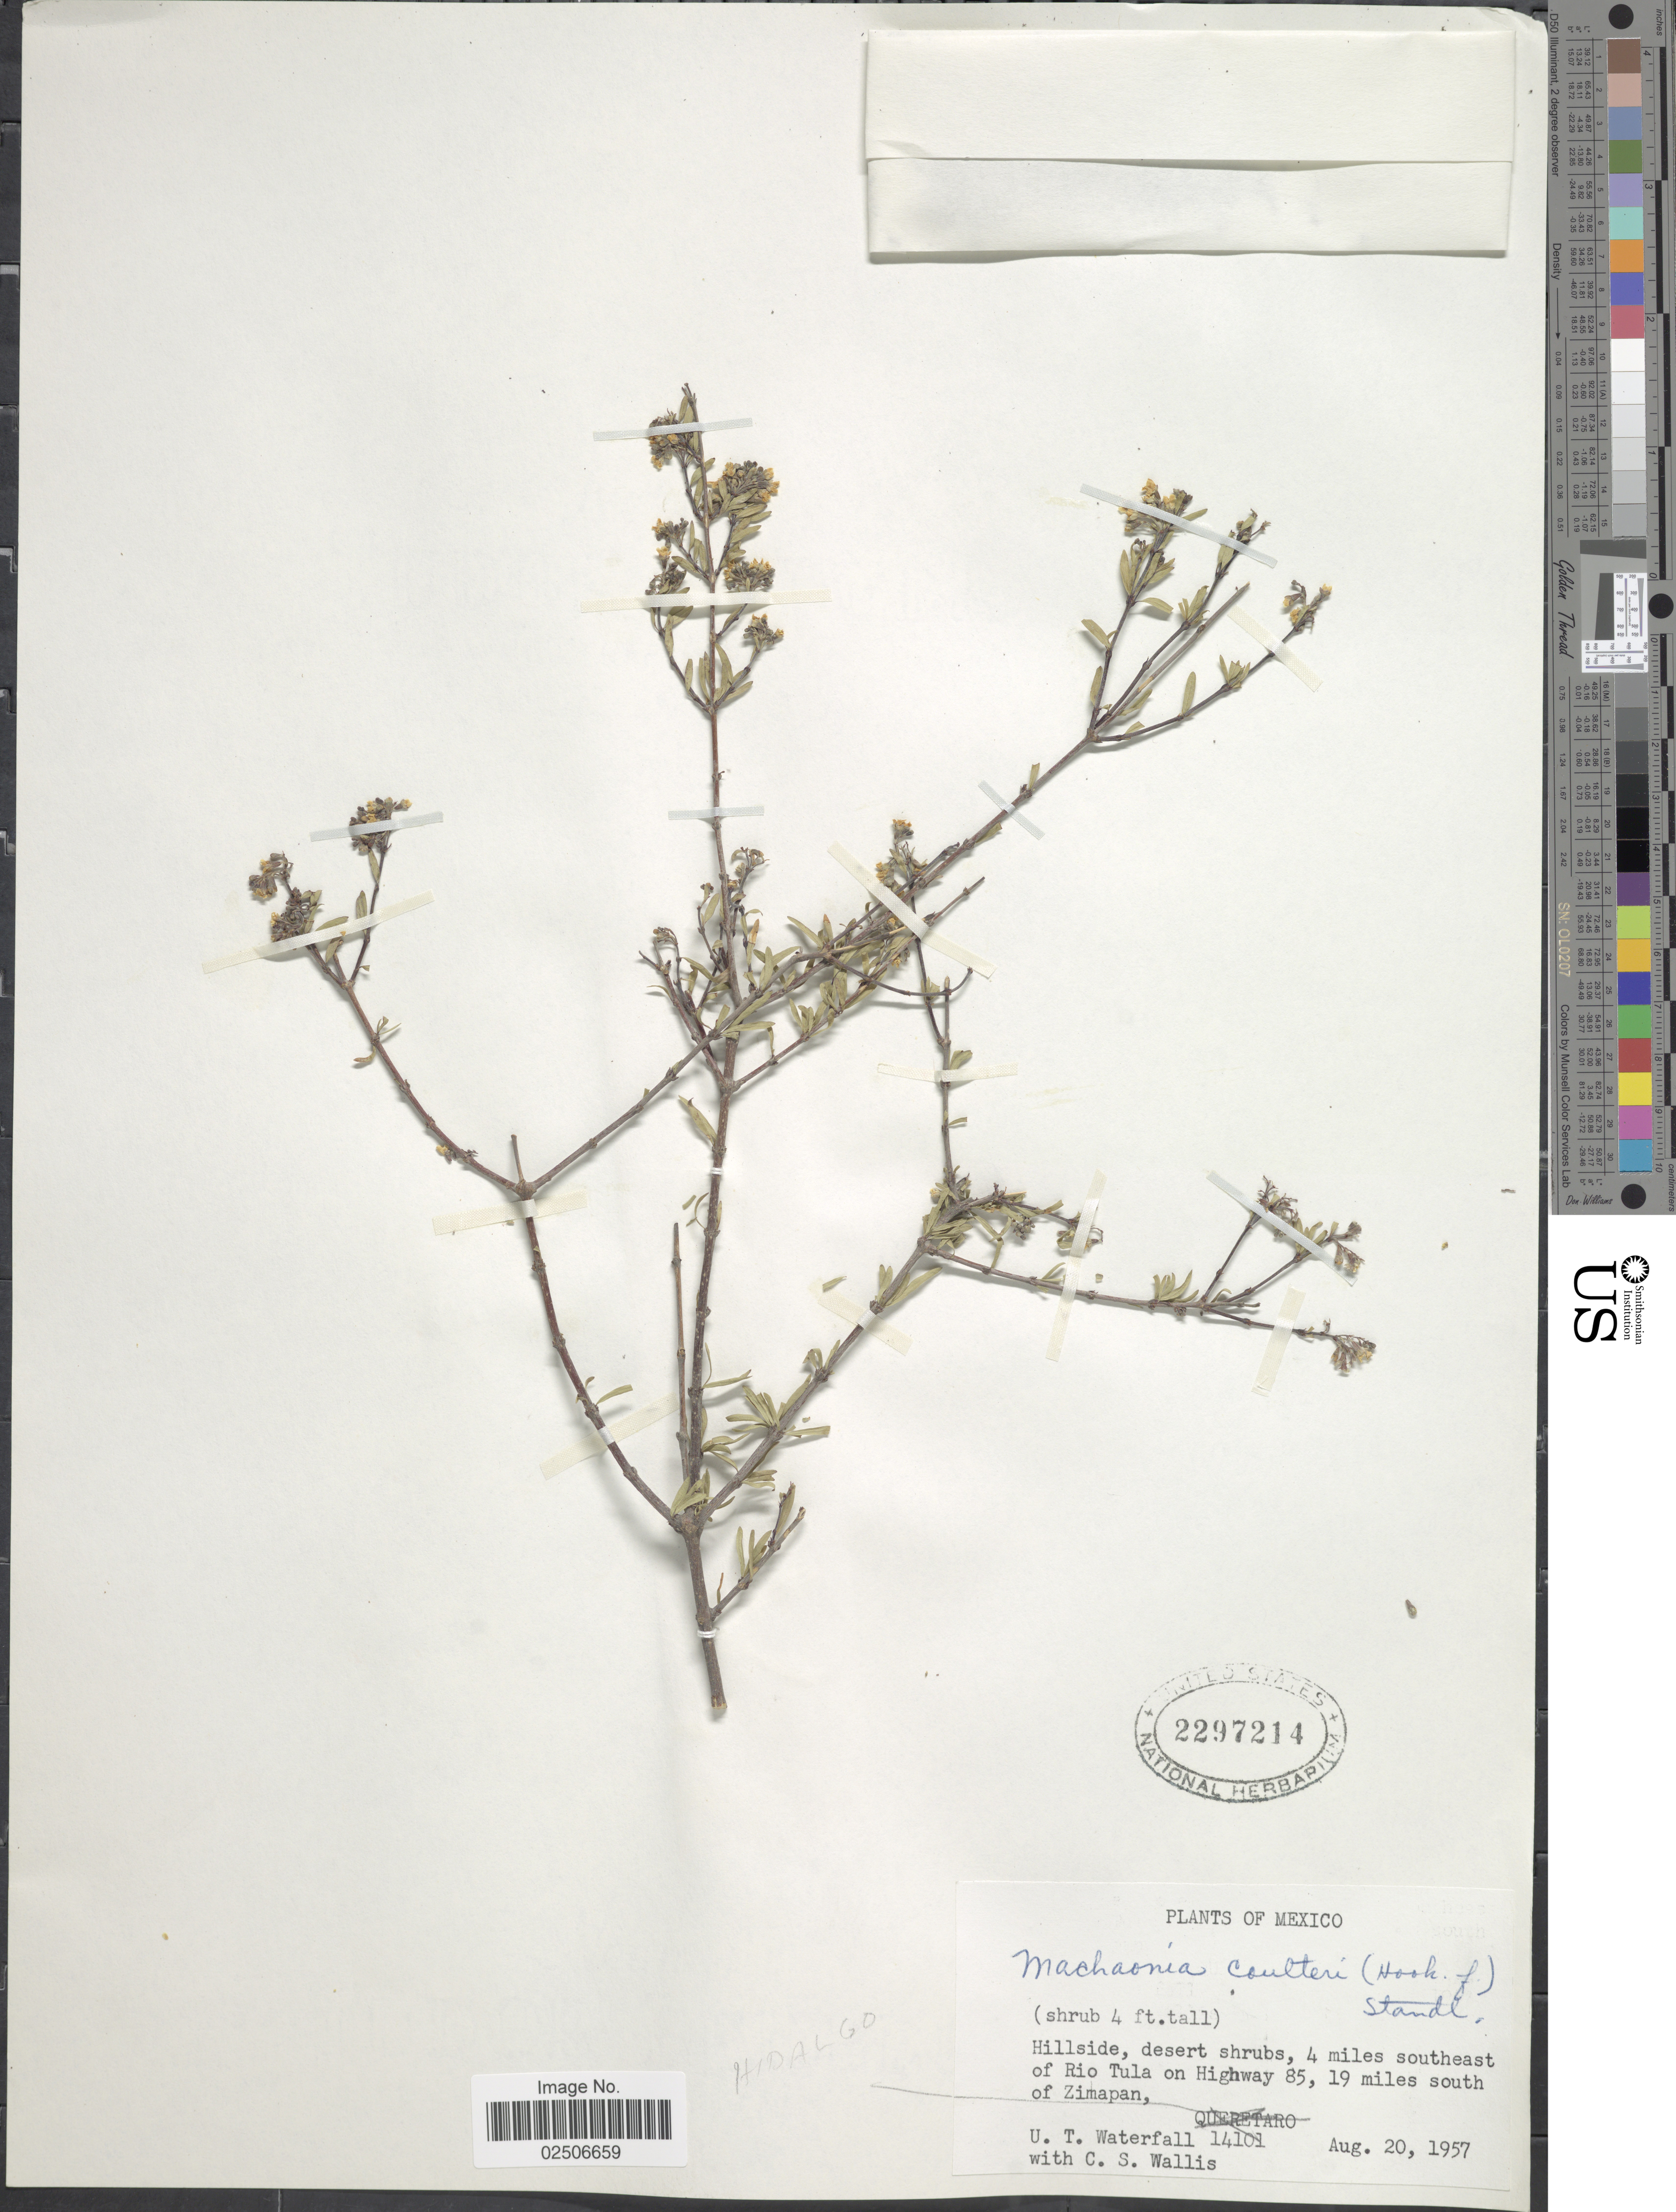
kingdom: Plantae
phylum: Tracheophyta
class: Magnoliopsida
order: Gentianales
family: Rubiaceae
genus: Machaonia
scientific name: Machaonia coulteri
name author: (Hook. f. ex Benth. & Hook.) Standl.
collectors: U. T. Waterfall & C. S. Wallis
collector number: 14101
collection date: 1957-08-20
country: Mexico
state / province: Hidalgo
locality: Hillside, 4 miles southeast of Rio Tula on HIghway 85, 19 miles south of Zimapan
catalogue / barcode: US 2297214